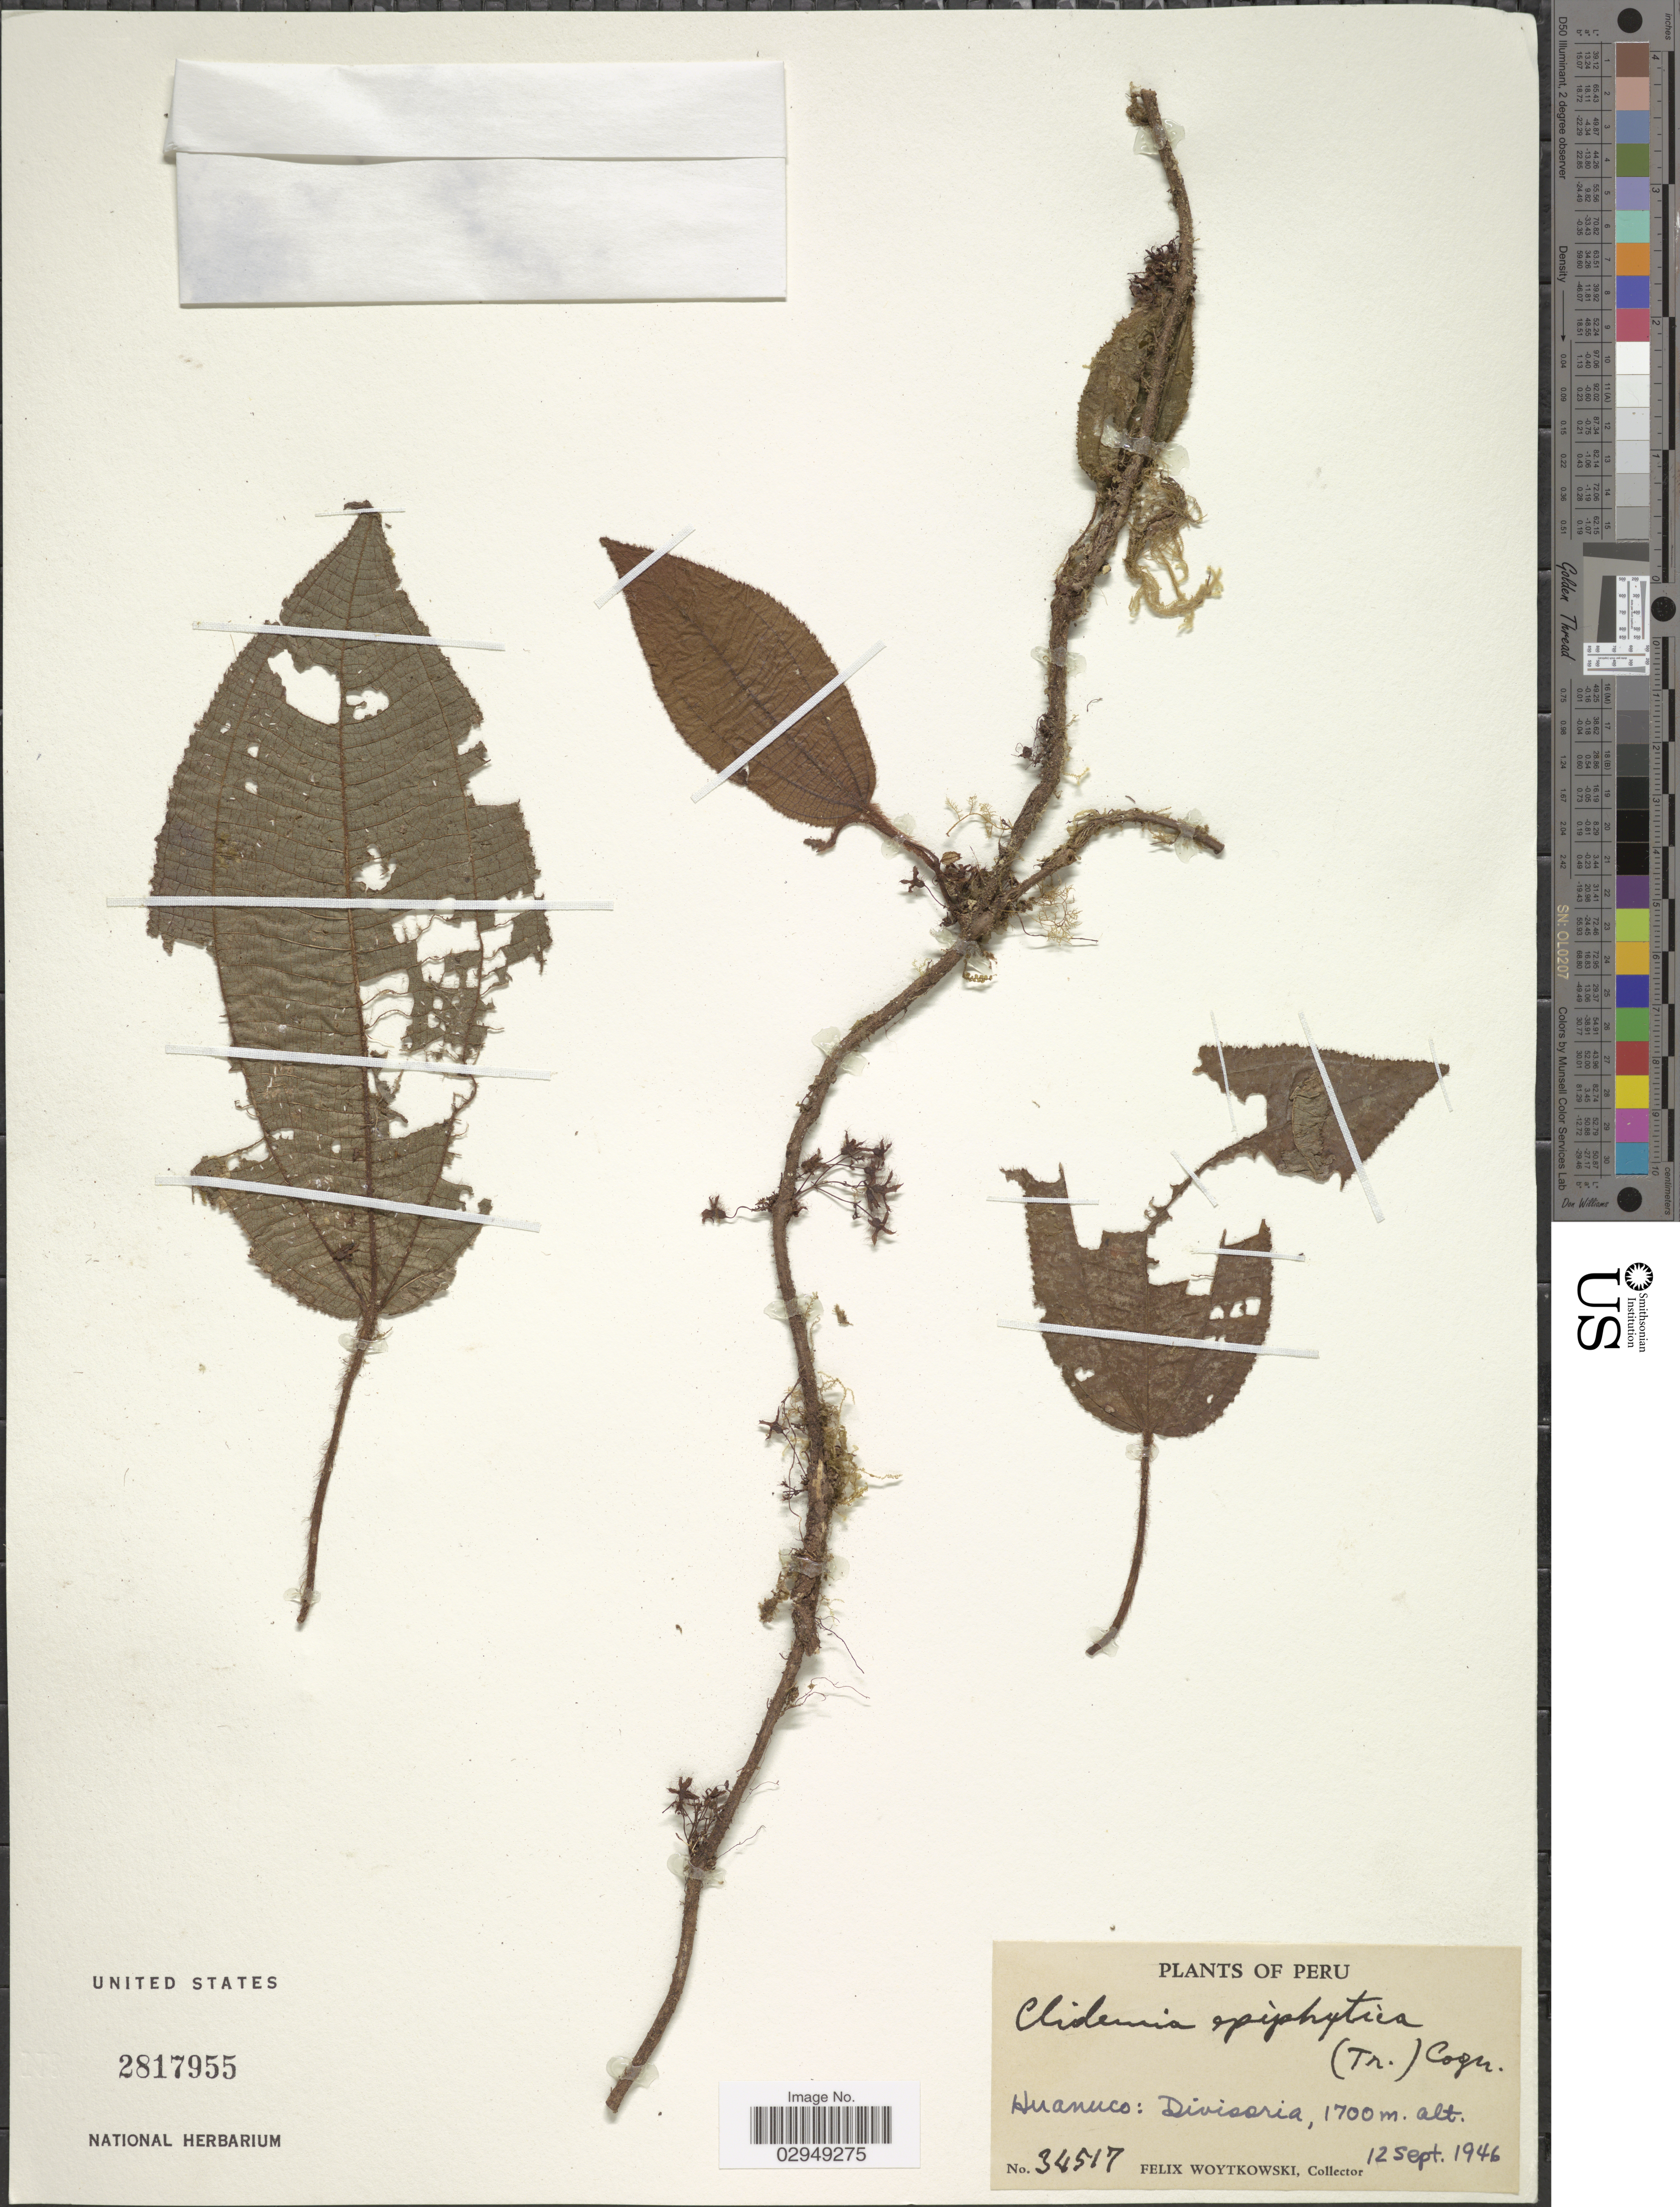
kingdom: Plantae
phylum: Tracheophyta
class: Magnoliopsida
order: Myrtales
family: Melastomataceae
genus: Clidemia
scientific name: Clidemia epiphytica var. trichocalyx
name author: (S.F. Blake) Wurdack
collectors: F. Woytkowski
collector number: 34517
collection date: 1946-09-12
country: Peru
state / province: Huánuco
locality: Divisoria.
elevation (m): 1700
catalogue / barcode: US 2817955